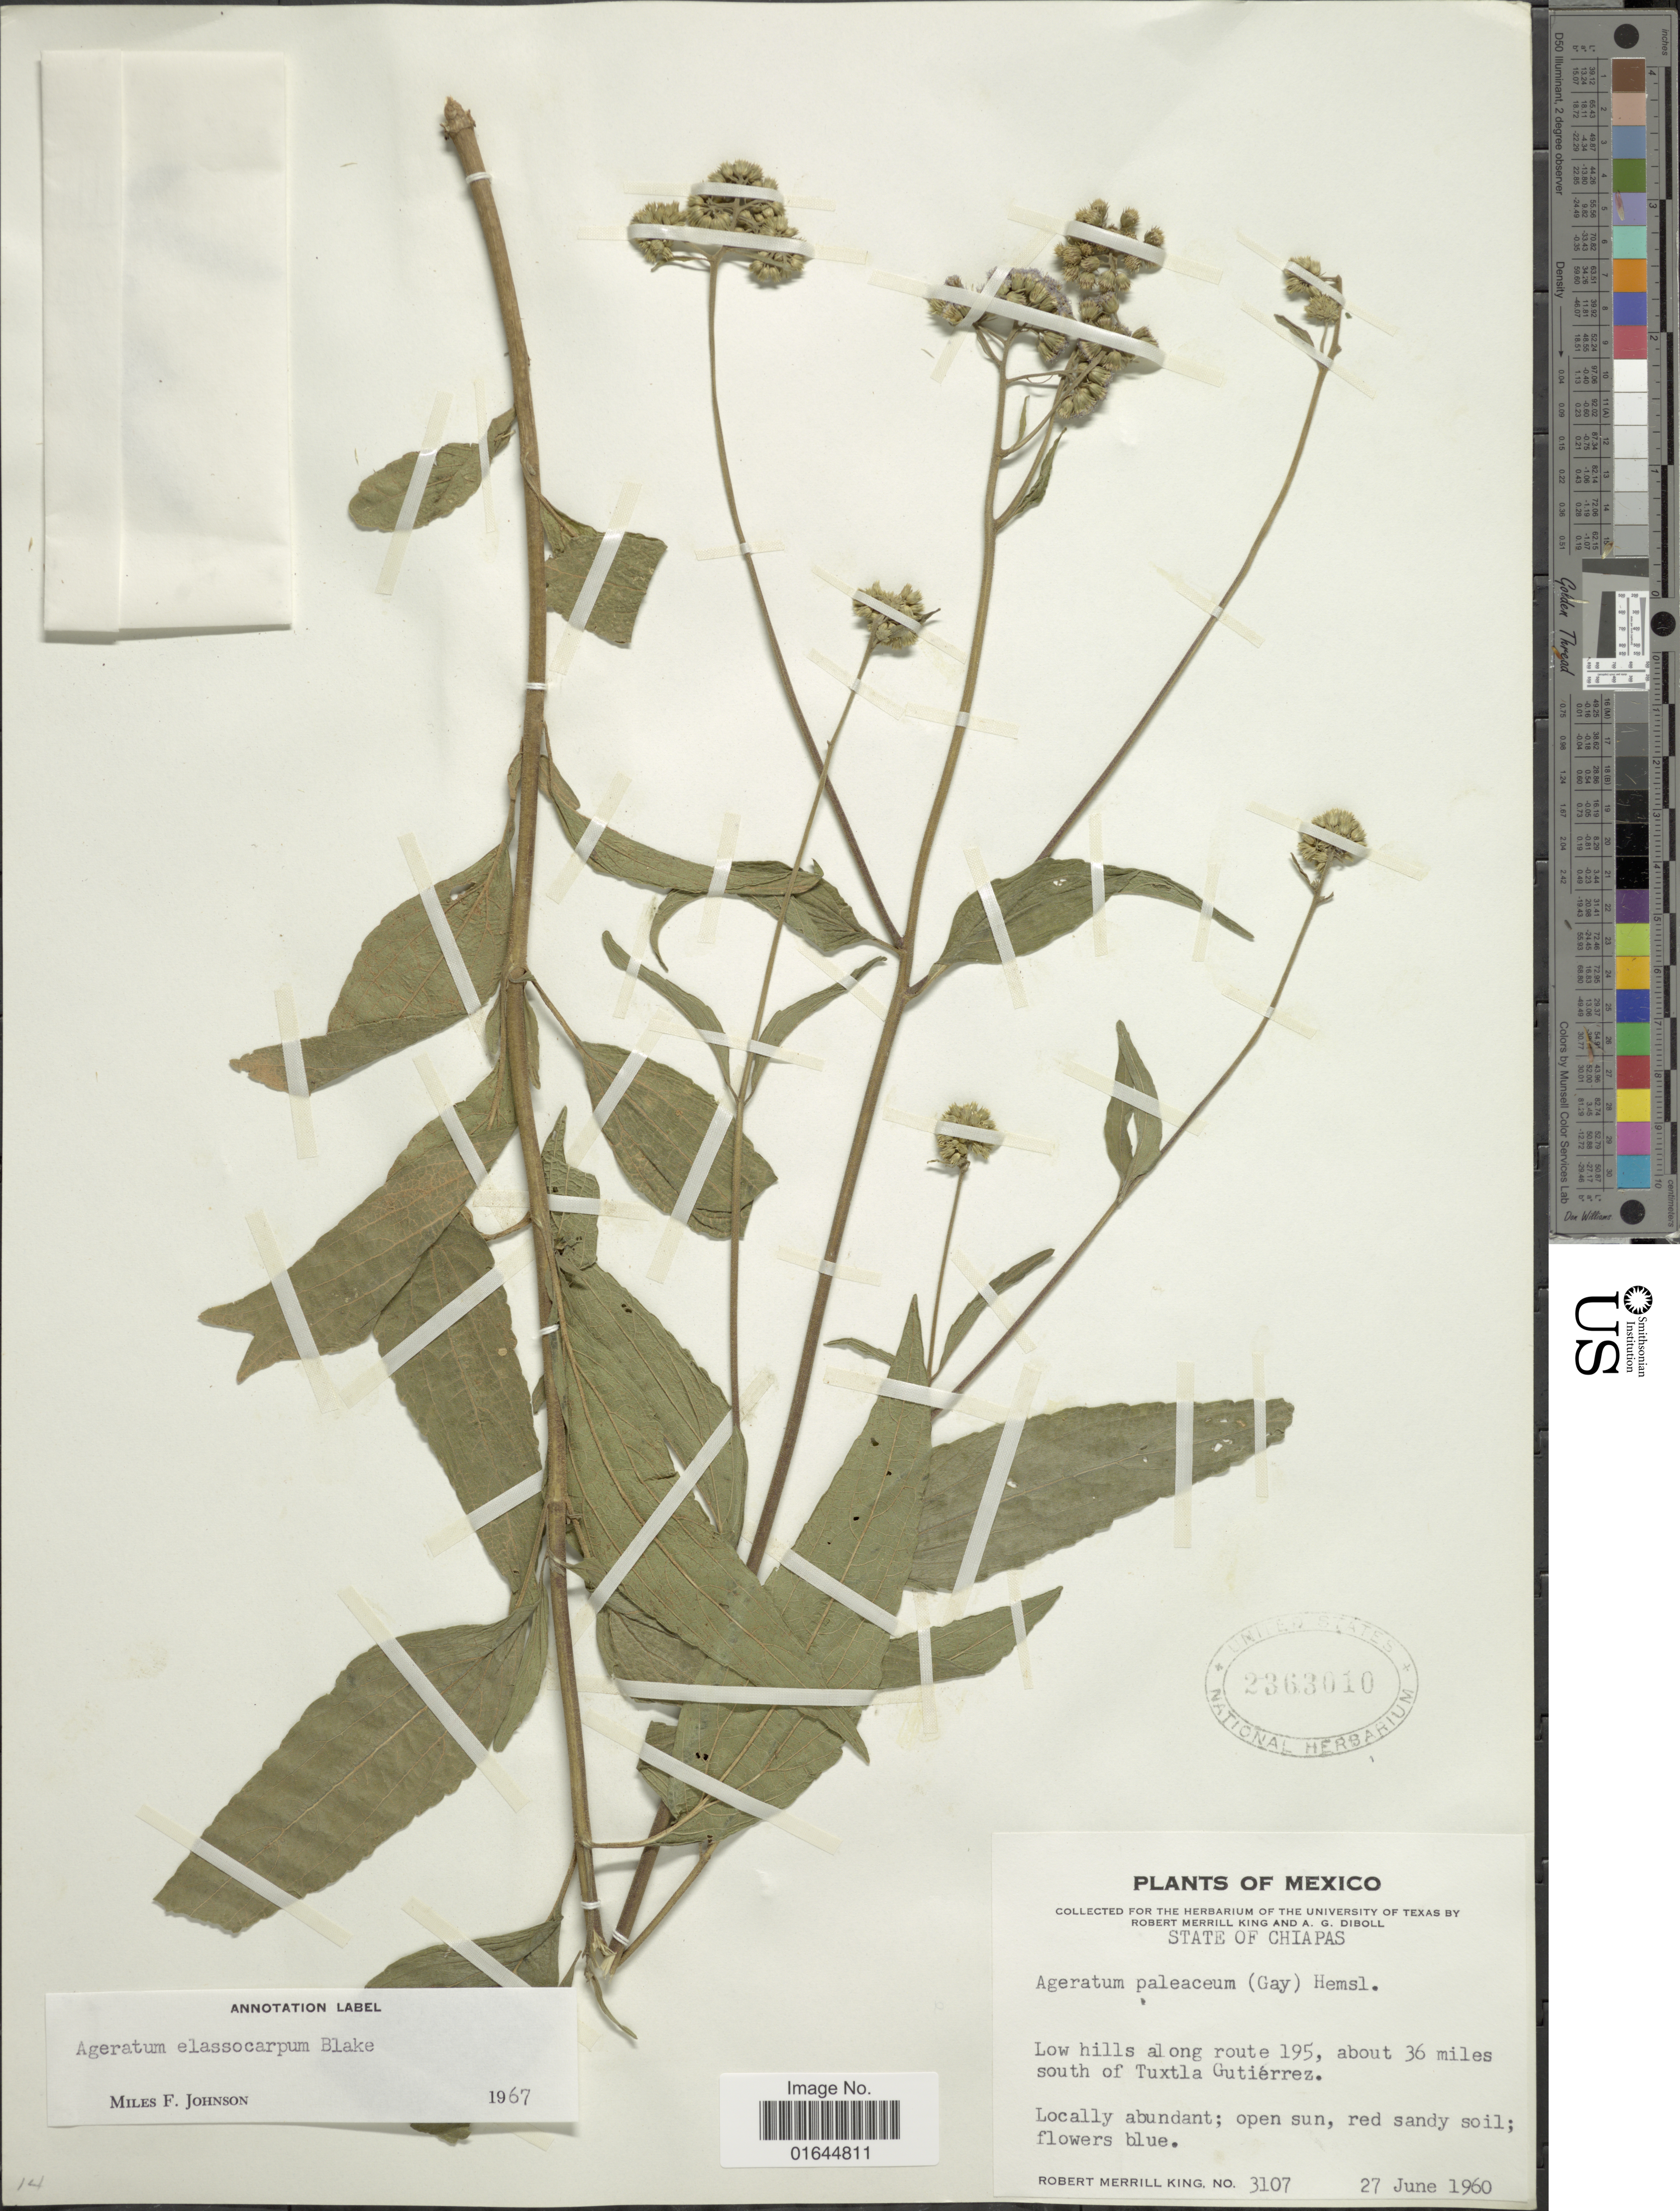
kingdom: Plantae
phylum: Tracheophyta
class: Magnoliopsida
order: Asterales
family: Asteraceae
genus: Ageratum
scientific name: Ageratum elassocarpum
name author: S.F. Blake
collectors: R. M. King & A. Diboll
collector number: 3107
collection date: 1960-06-27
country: Mexico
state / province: Chiapas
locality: Mexico, Chiapas, low hills along route 195, about 36 miles south of Tuxtla Gutiérrez.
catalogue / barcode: US 2363010